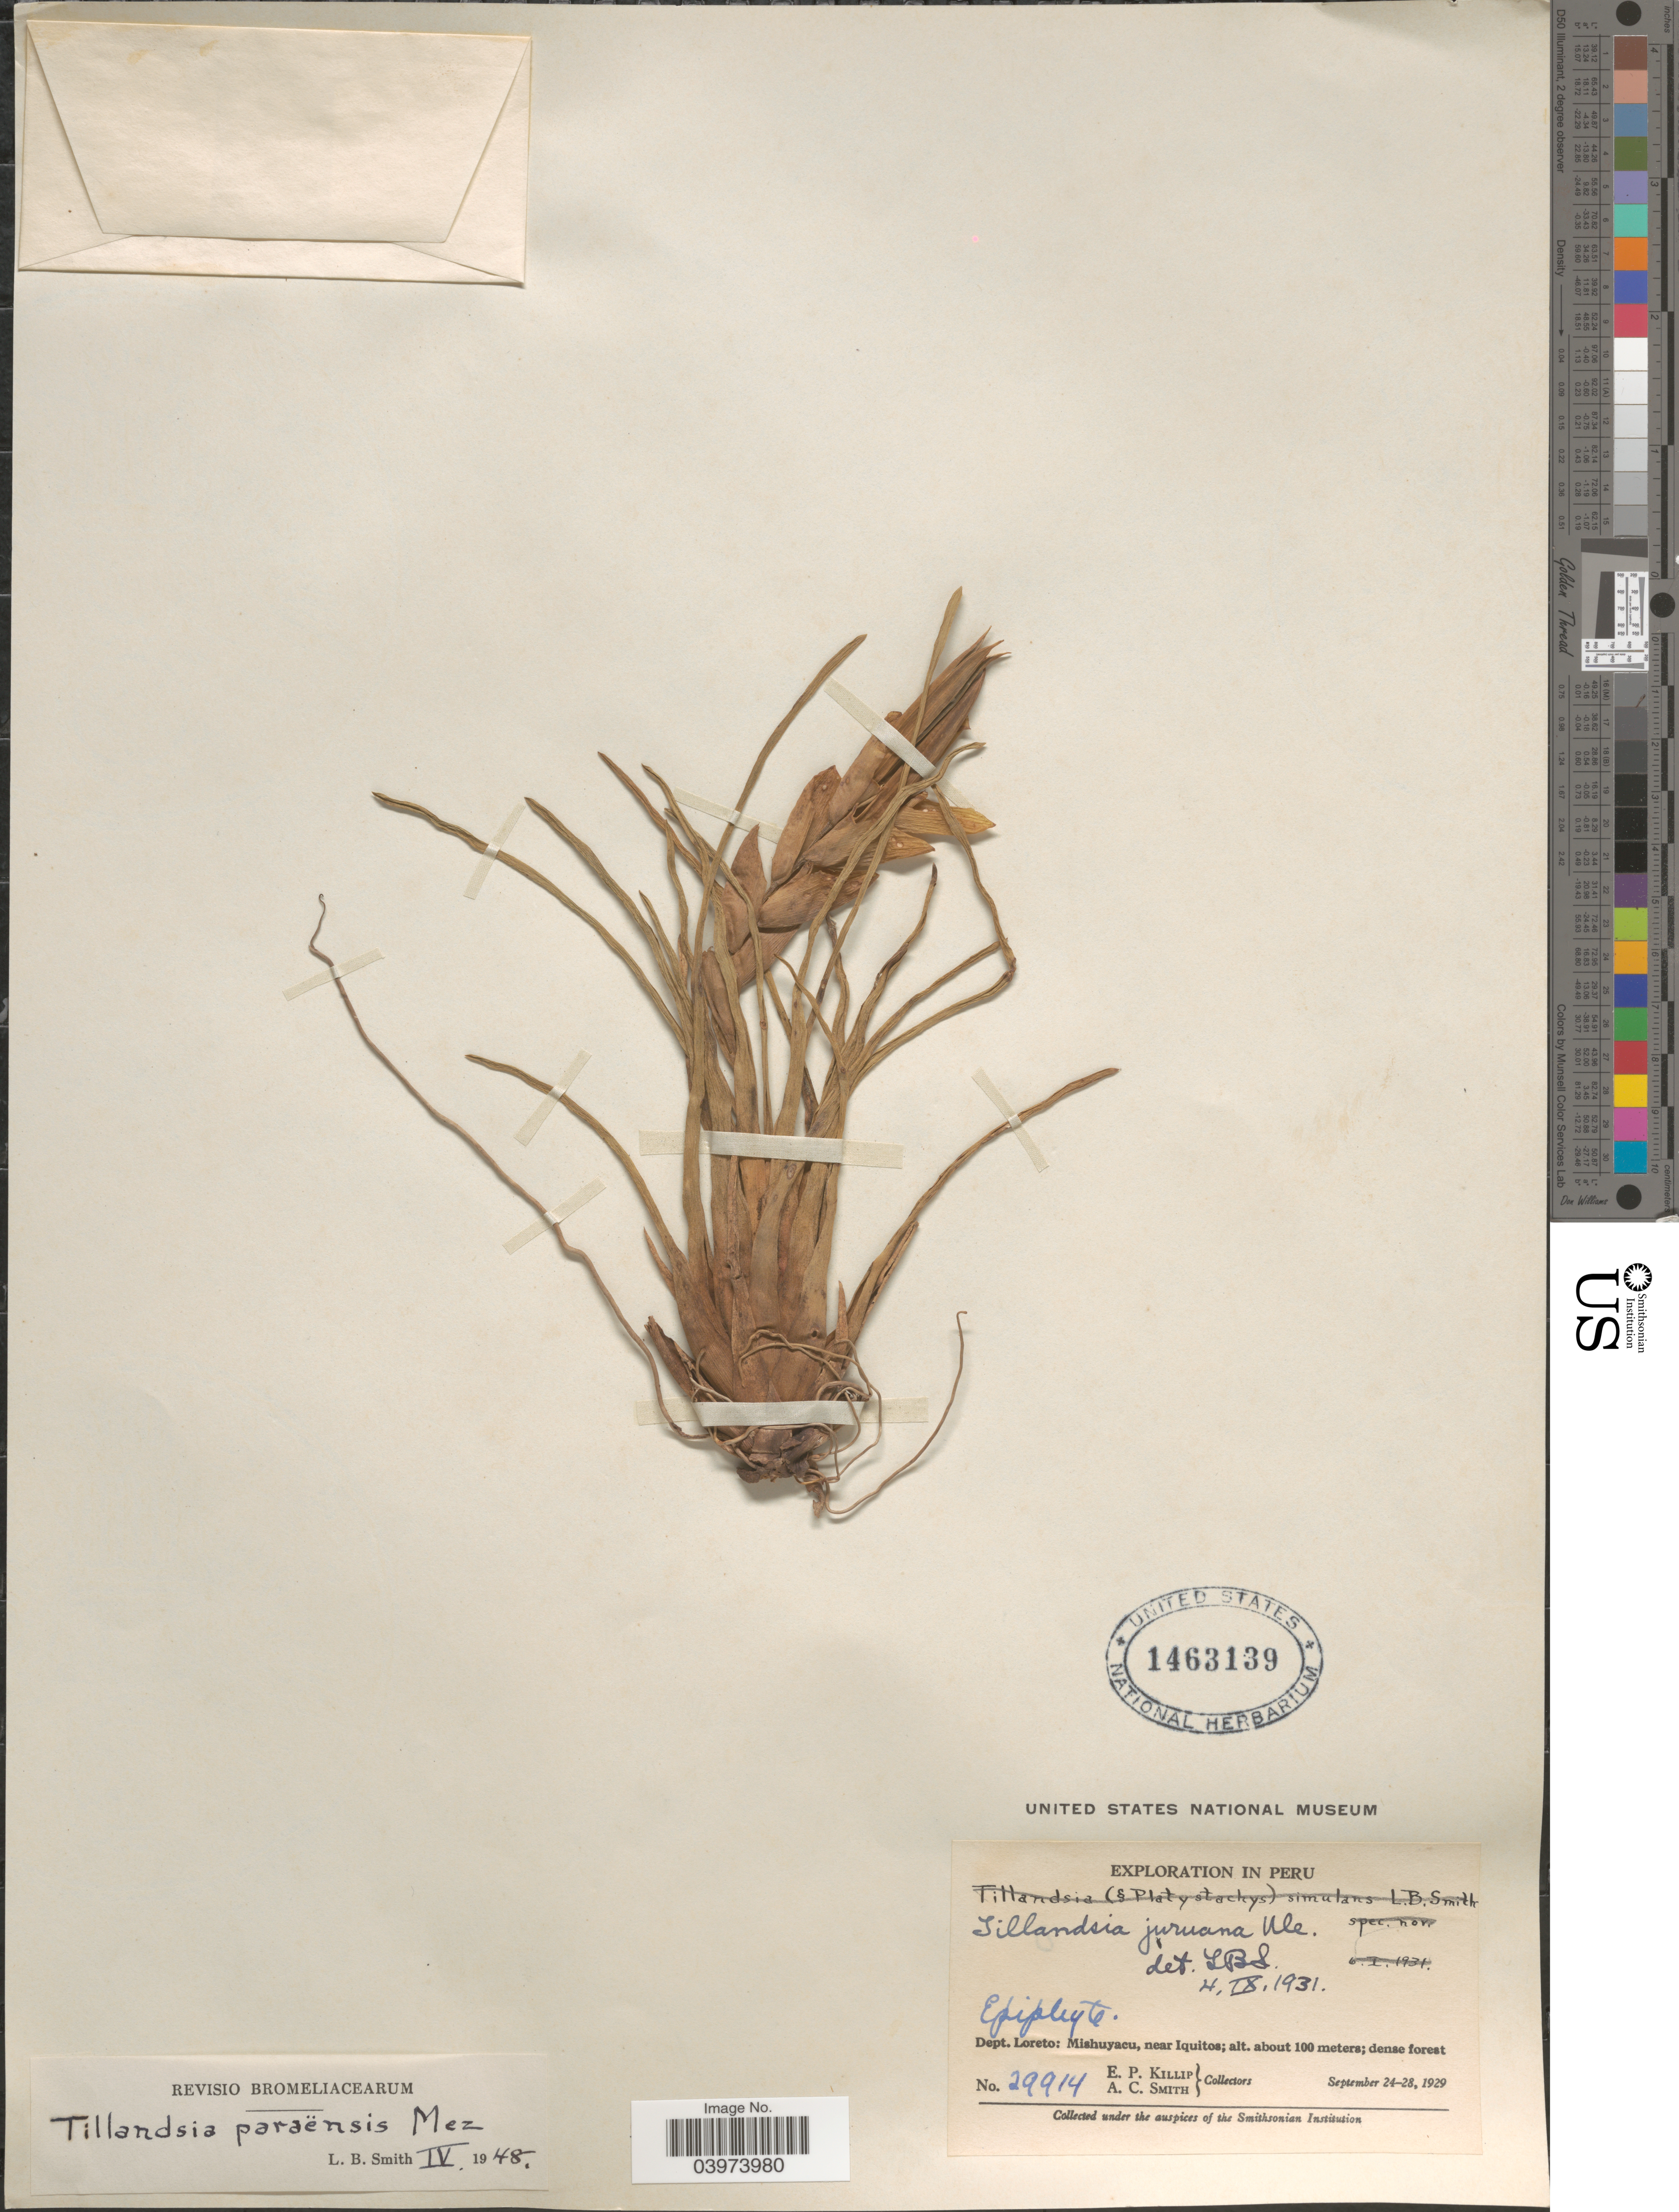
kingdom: Plantae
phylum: Tracheophyta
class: Liliopsida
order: Poales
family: Bromeliaceae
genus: Tillandsia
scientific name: Tillandsia paraensis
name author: Mez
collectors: E. P. Killip & A. C. Smith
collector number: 29914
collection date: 1929-09-24/1929-09-28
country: Peru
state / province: Loreto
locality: Exploration in Peru. Dept. Loreto: Mishuyacu, near Iquitos.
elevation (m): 100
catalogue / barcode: US 1463139